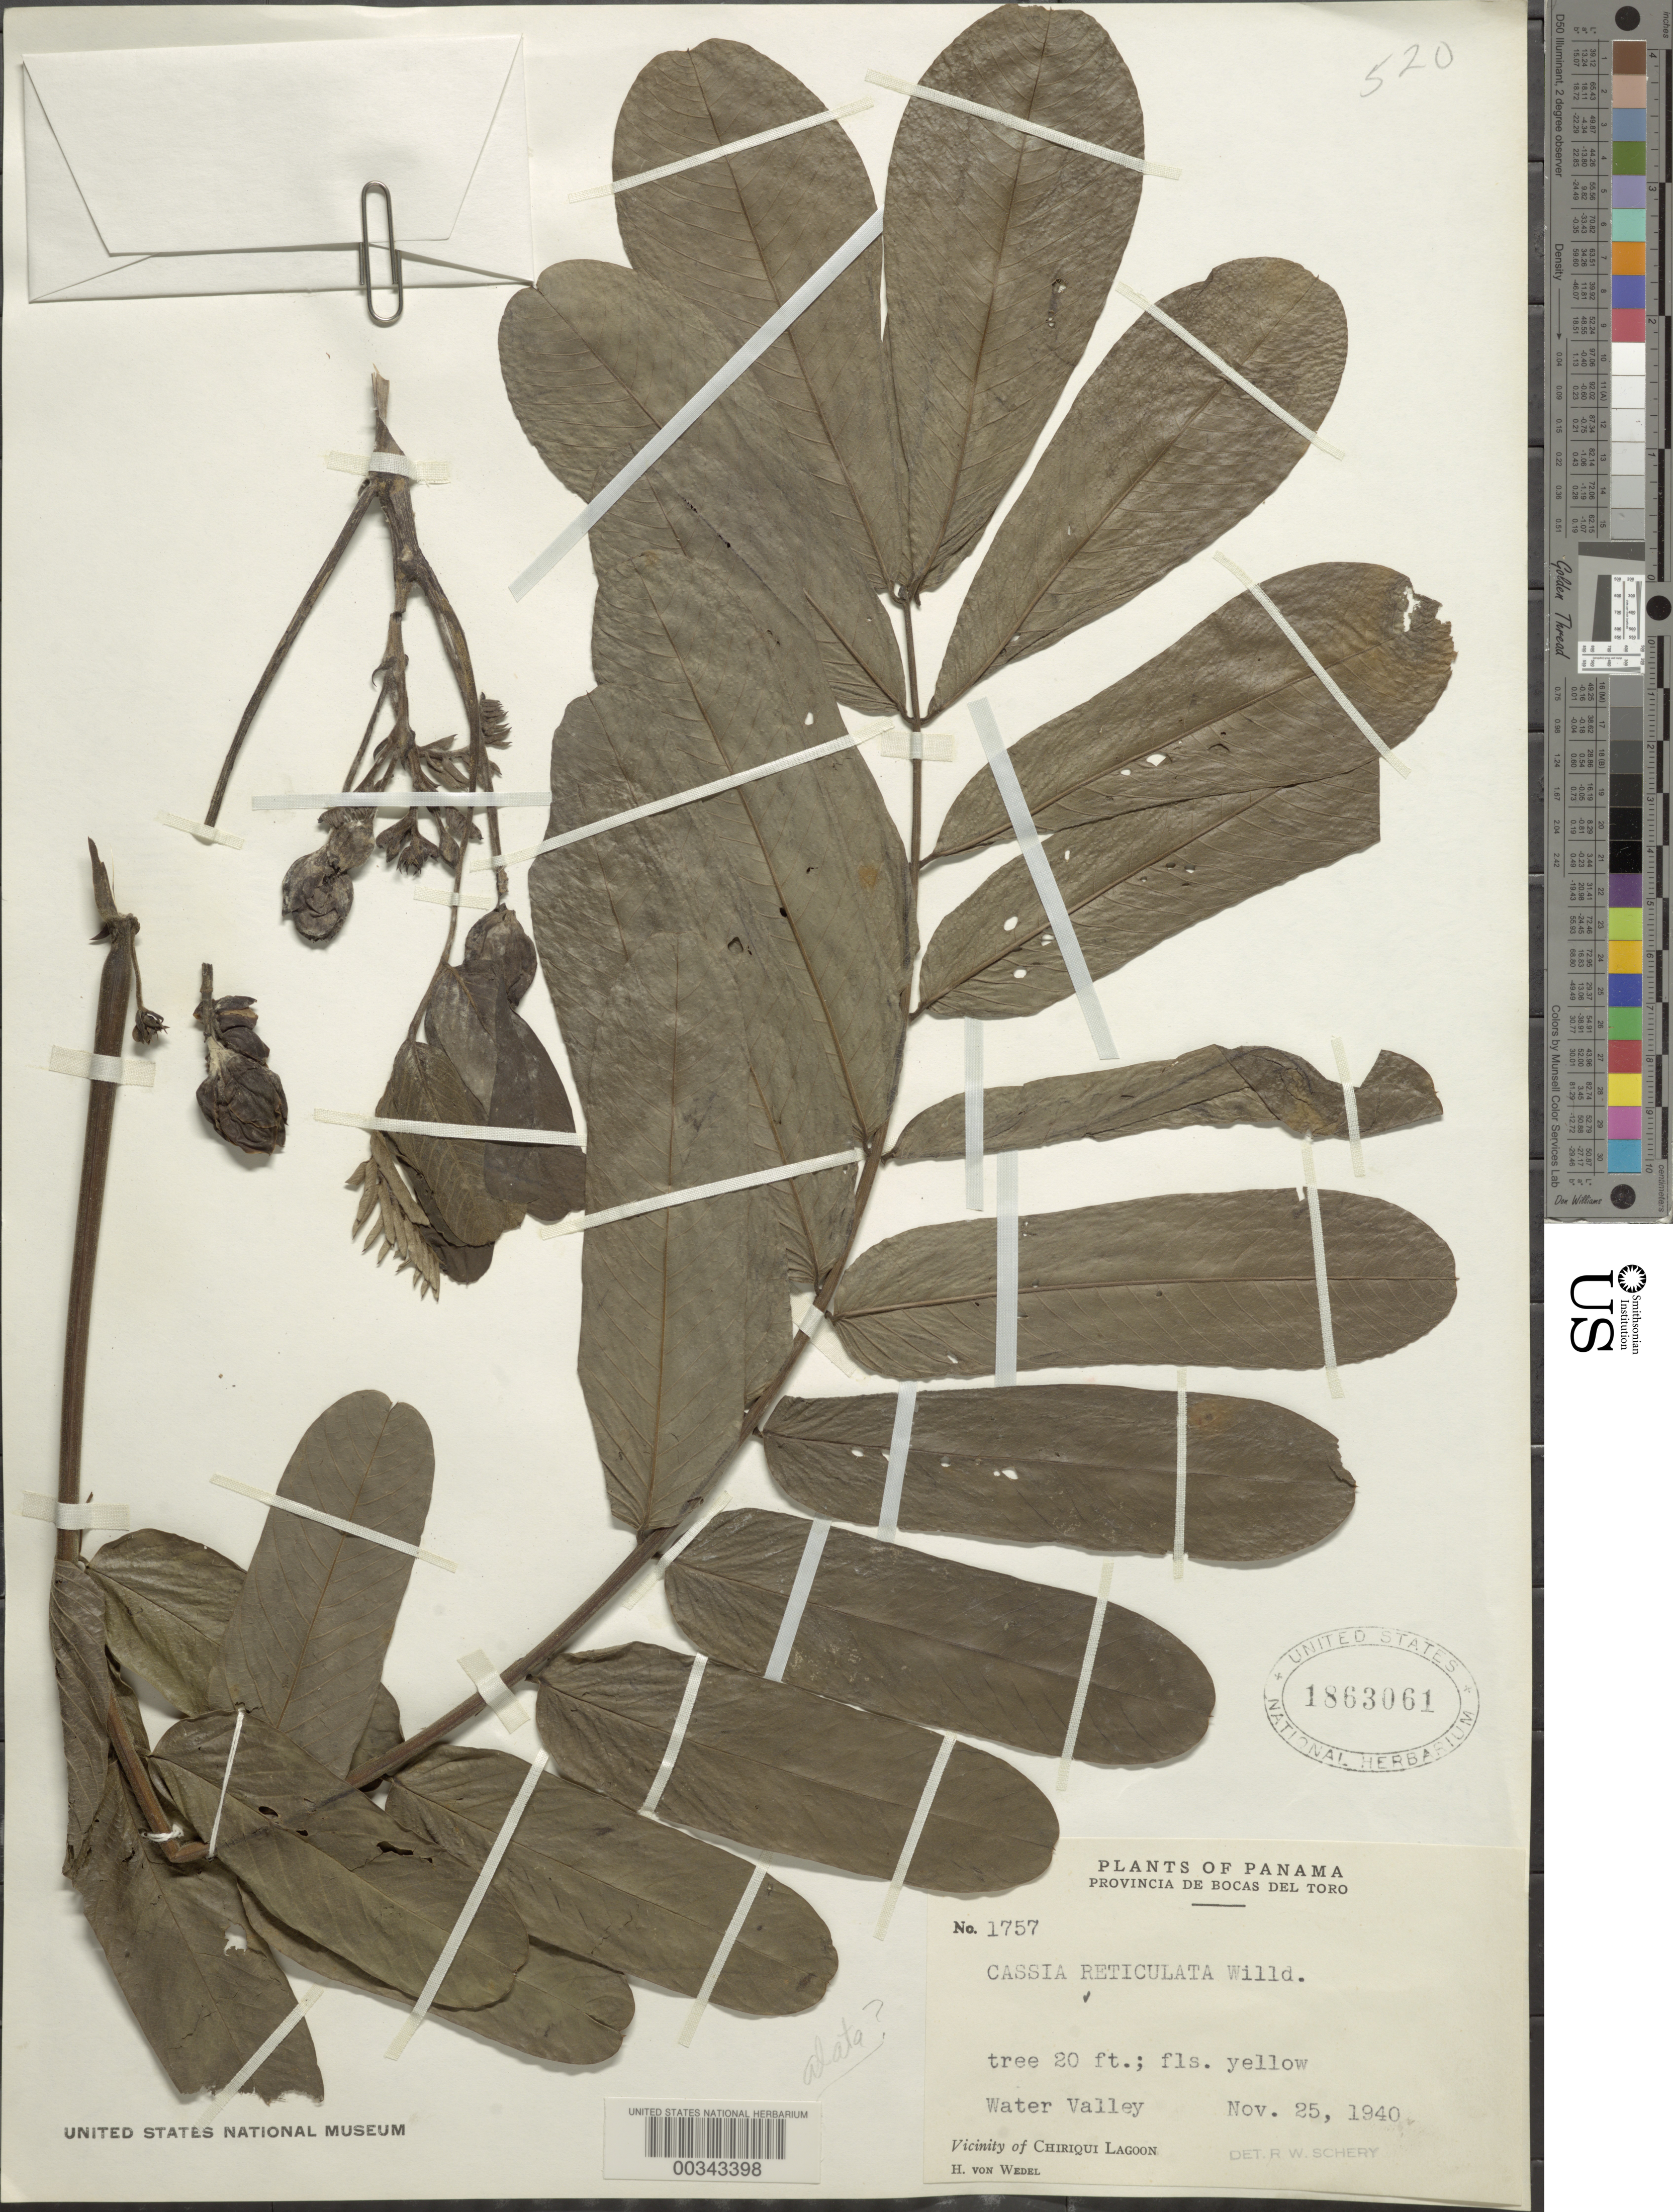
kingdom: Plantae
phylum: Tracheophyta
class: Magnoliopsida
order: Fabales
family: Fabaceae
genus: Senna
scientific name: Senna reticulata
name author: (Willd.) H.S. Irwin & Barneby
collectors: H. von Wedel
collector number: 1757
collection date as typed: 25 Nov 1940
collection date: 1940-11-25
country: Panama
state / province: Bocas del Toro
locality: Water Valley; vicinity of Chiriquí Lagoon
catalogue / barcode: US 1863061